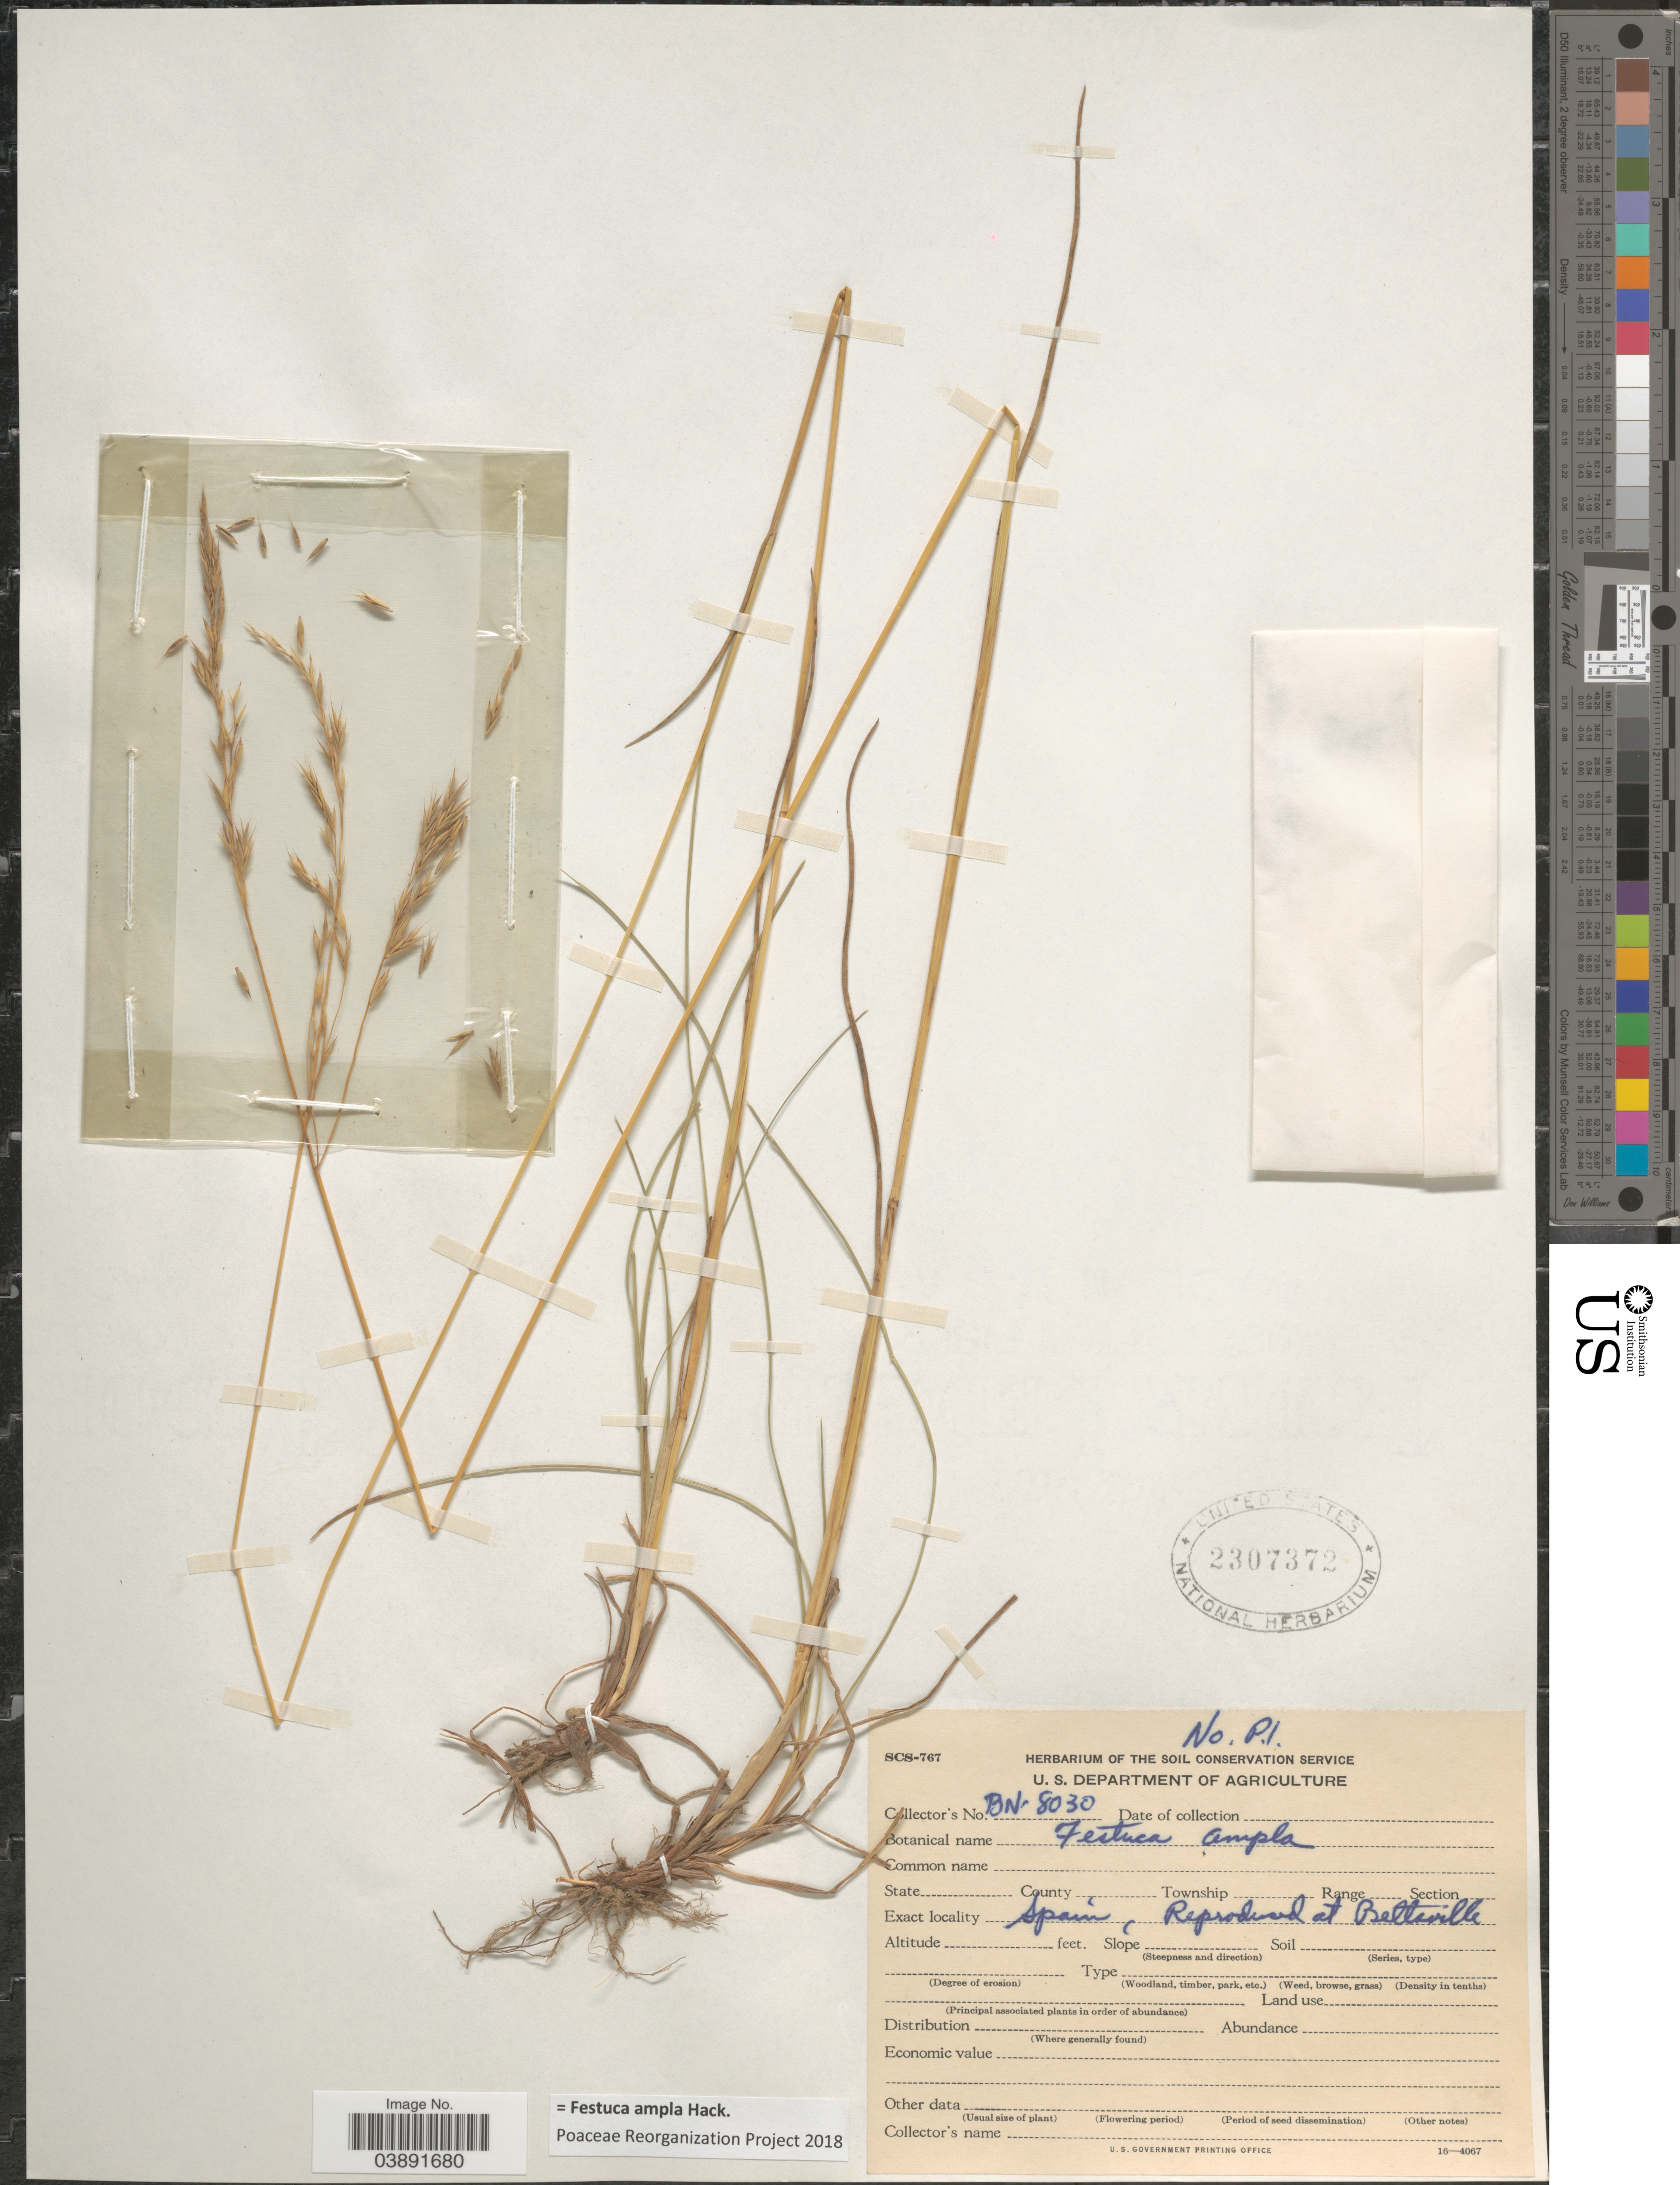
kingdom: Plantae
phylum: Tracheophyta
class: Liliopsida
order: Poales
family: Poaceae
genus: Festuca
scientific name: Festuca ampla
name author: Hack.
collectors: Herbarium of the Soil Conservation Service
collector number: BN-8030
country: United States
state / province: Maryland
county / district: Prince George's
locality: Reproduced at Beltsville.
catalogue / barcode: US 2307372